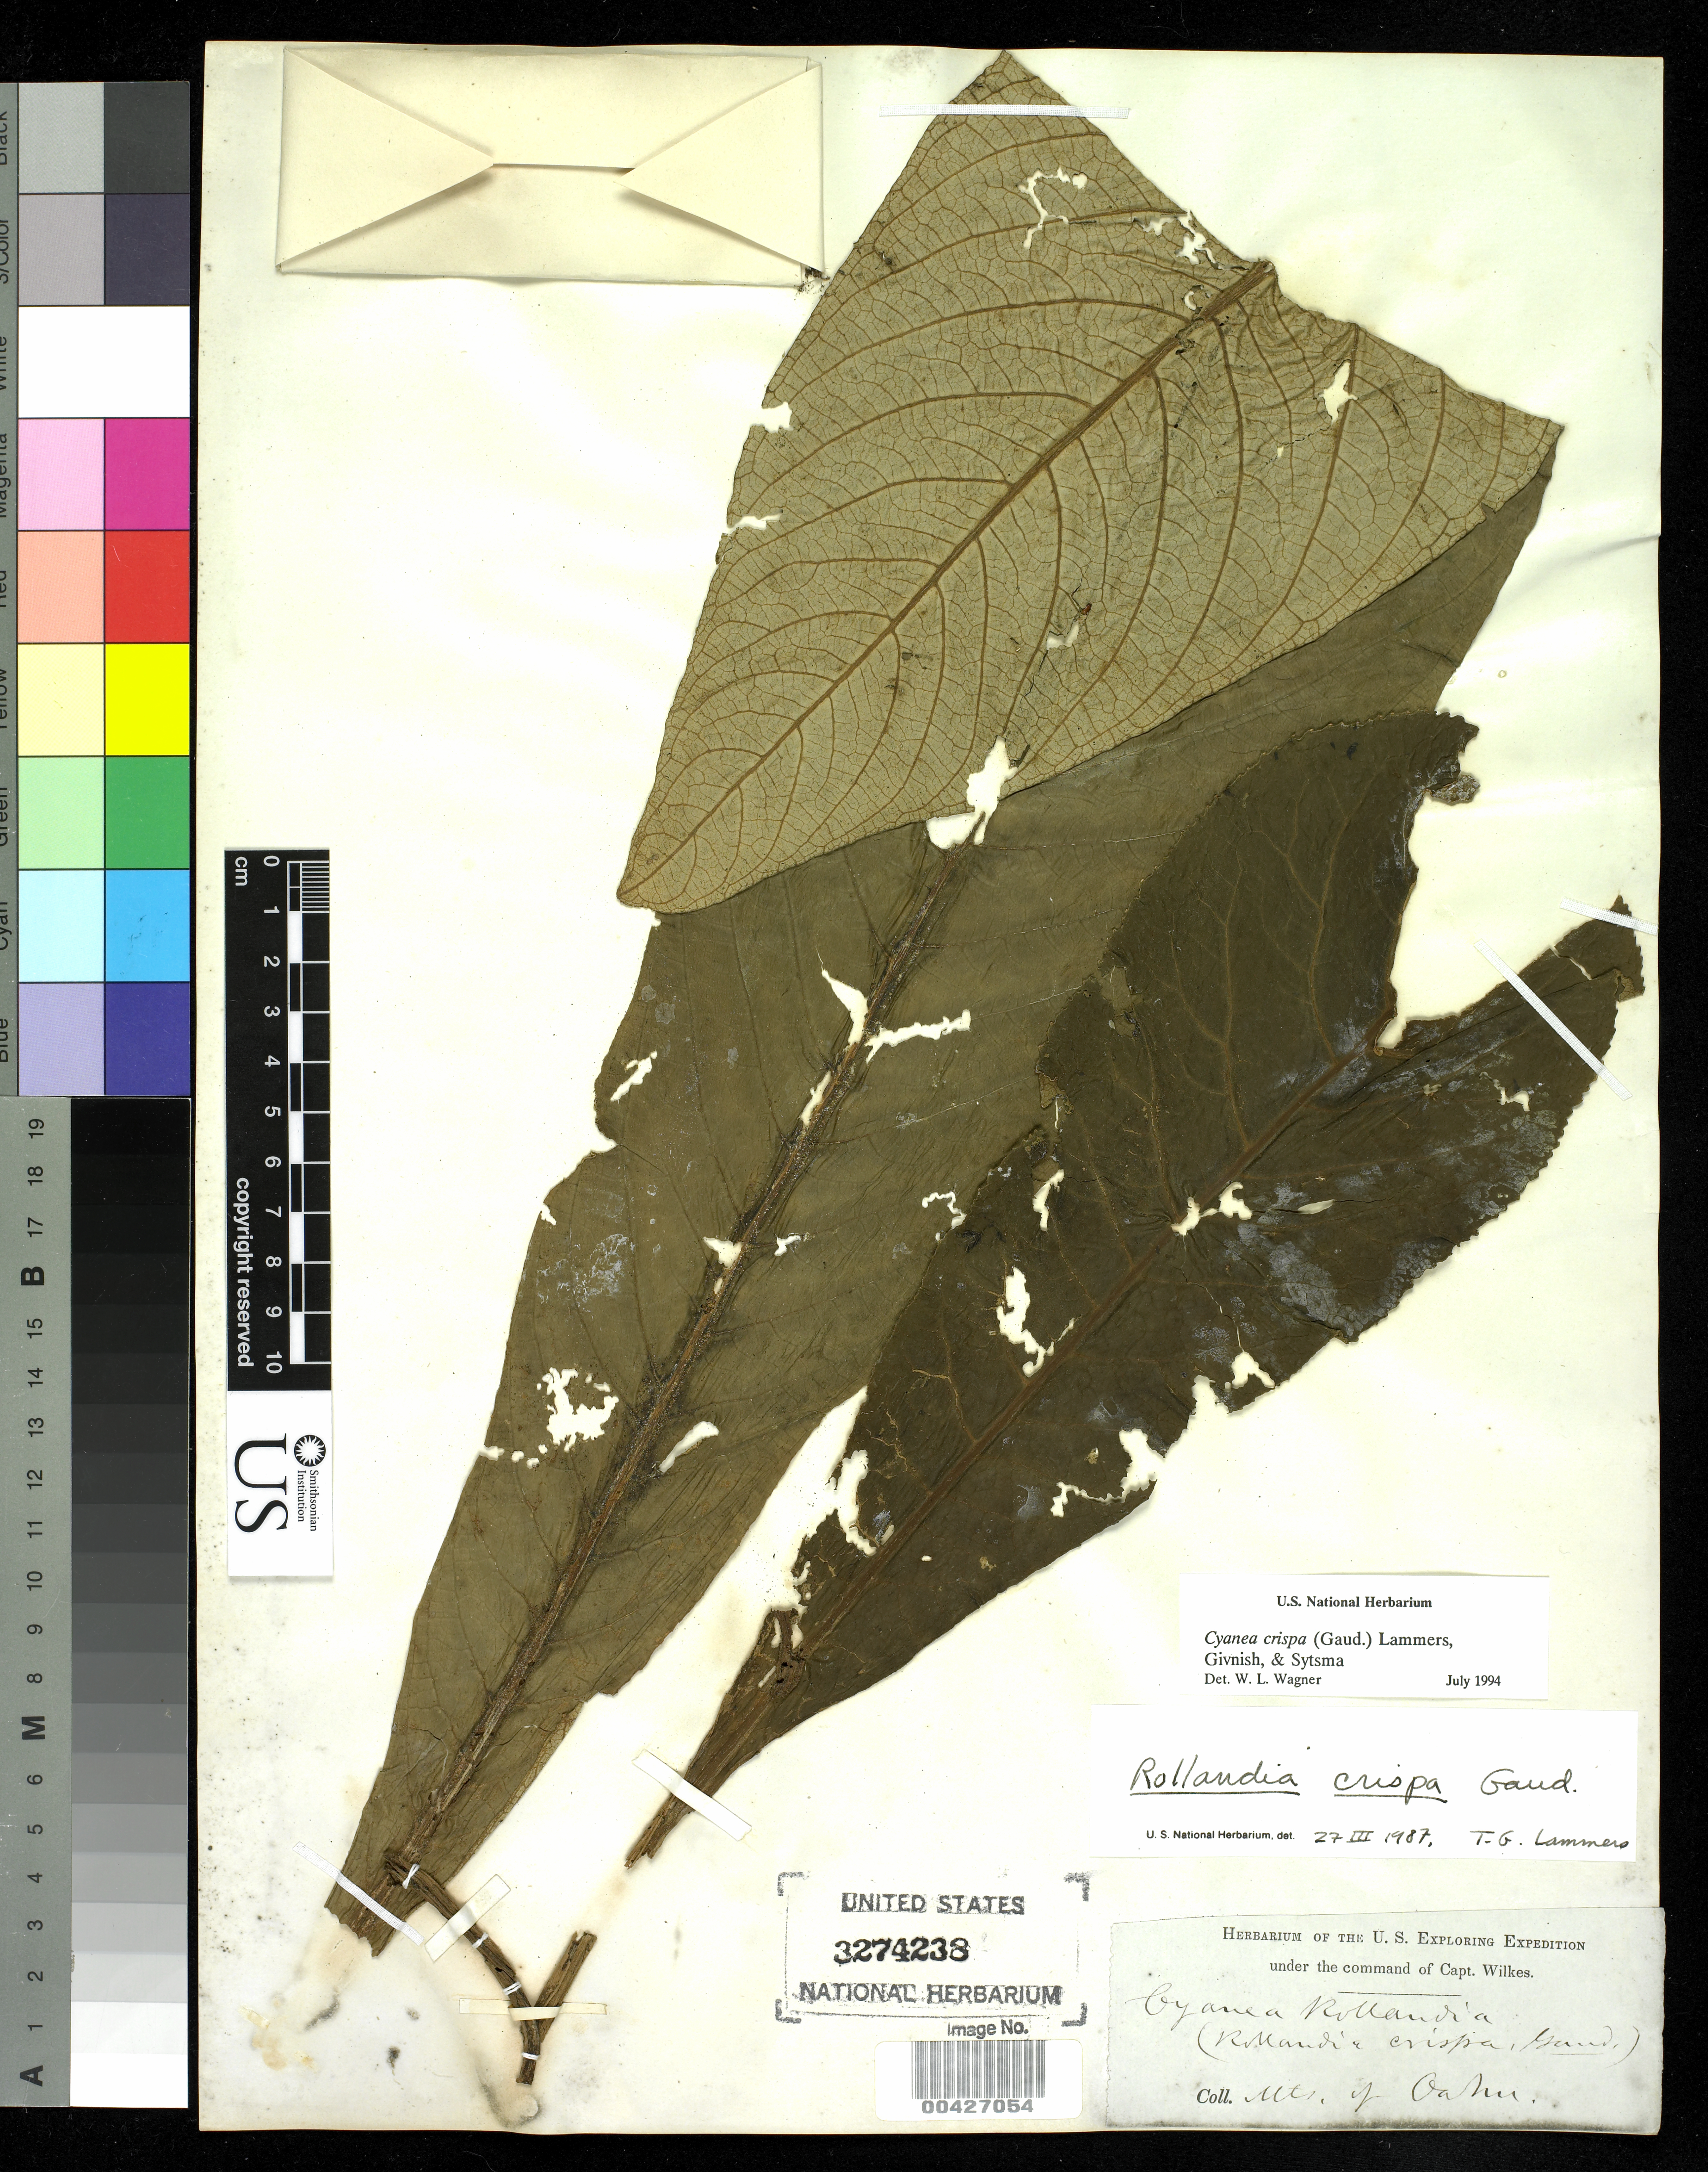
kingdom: Plantae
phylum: Tracheophyta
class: Magnoliopsida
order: Asterales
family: Campanulaceae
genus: Cyanea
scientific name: Cyanea crispa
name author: (Gaudich.) Lammers et al.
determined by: Wagner, W. L., (BOT), Smithsonian Institution - National Museum of Natural History (UNITED STATES)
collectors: Wilkes Explor. Exped.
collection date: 1838/1842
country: United States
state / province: Hawaii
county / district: Honolulu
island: Oahu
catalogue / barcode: US 3274238